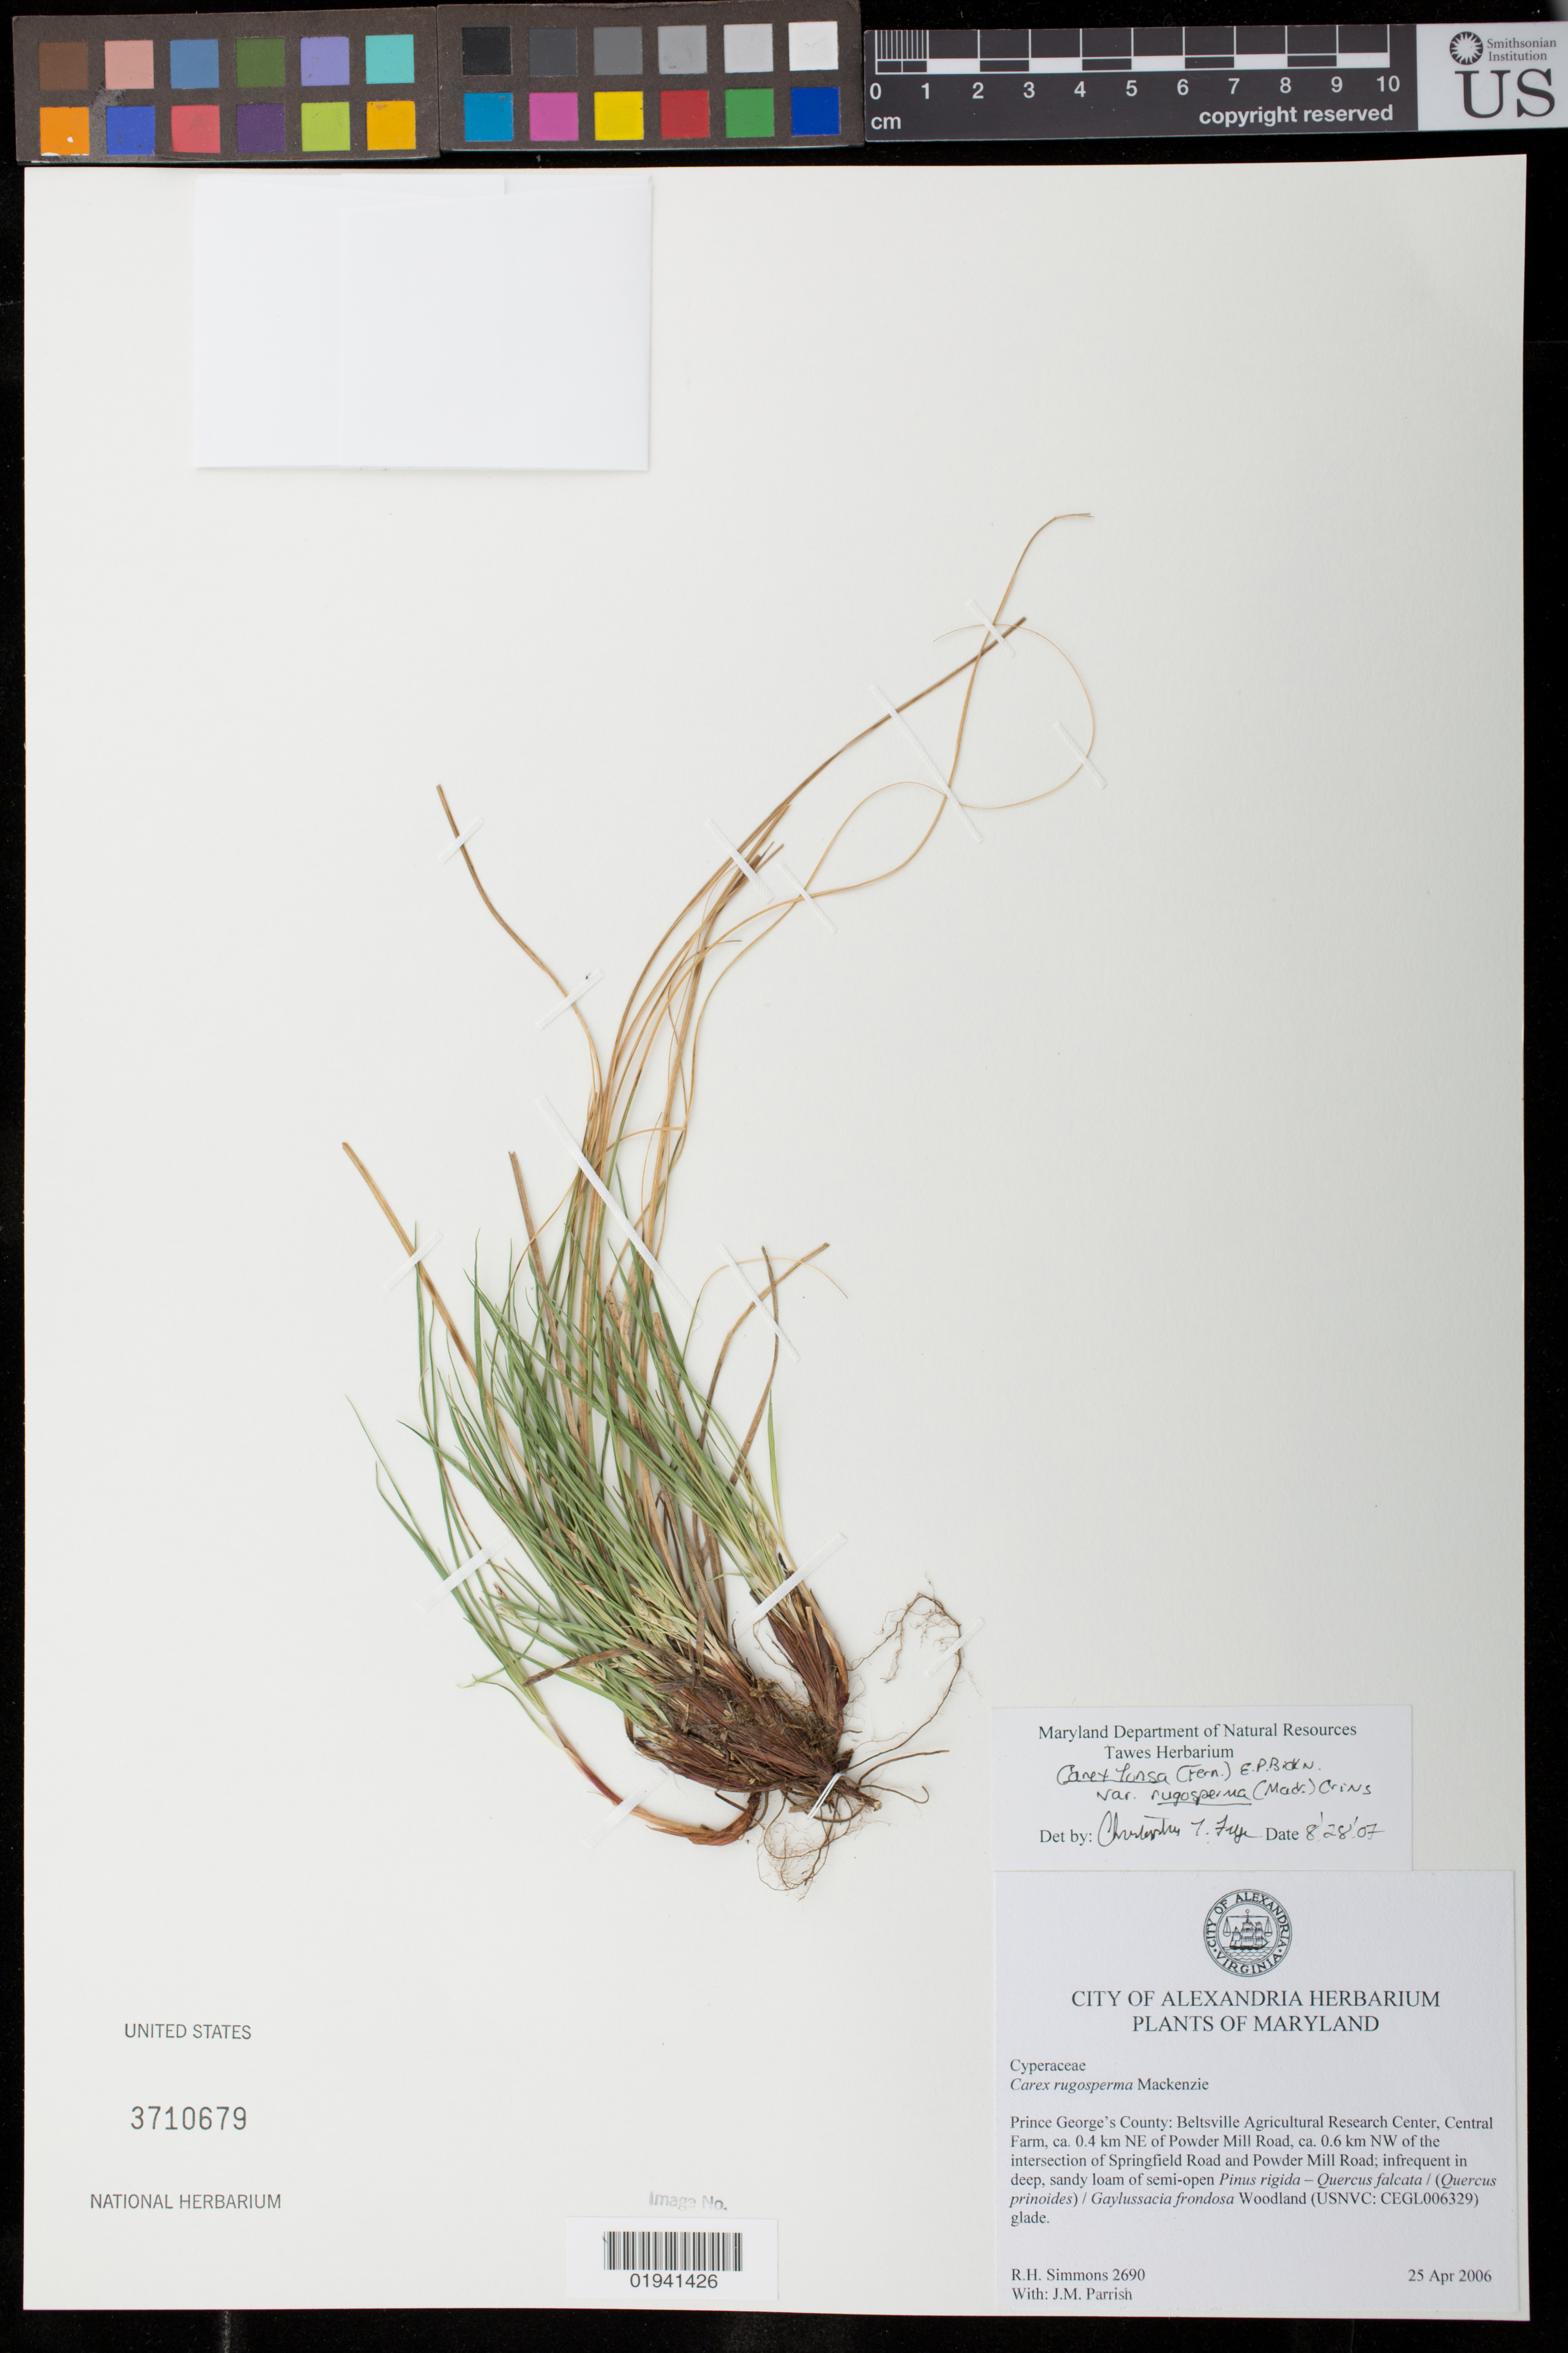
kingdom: Plantae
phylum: Tracheophyta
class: Liliopsida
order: Poales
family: Cyperaceae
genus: Carex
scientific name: Carex rugosperma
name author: Mack.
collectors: R. H. Simmons & J. Parrish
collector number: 2690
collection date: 2006-10-21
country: United States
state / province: Maryland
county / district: Prince George's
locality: Beltsville Agricultural Research Center; CentralFarm; ca. 0.4 km NE of Powder Mill Rd., ca. 0.6 km NW of the intersection of Springfield Rd. and Powder Mill Rd.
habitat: deep, sandy loam of semi-open woodland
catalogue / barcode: US 3710679